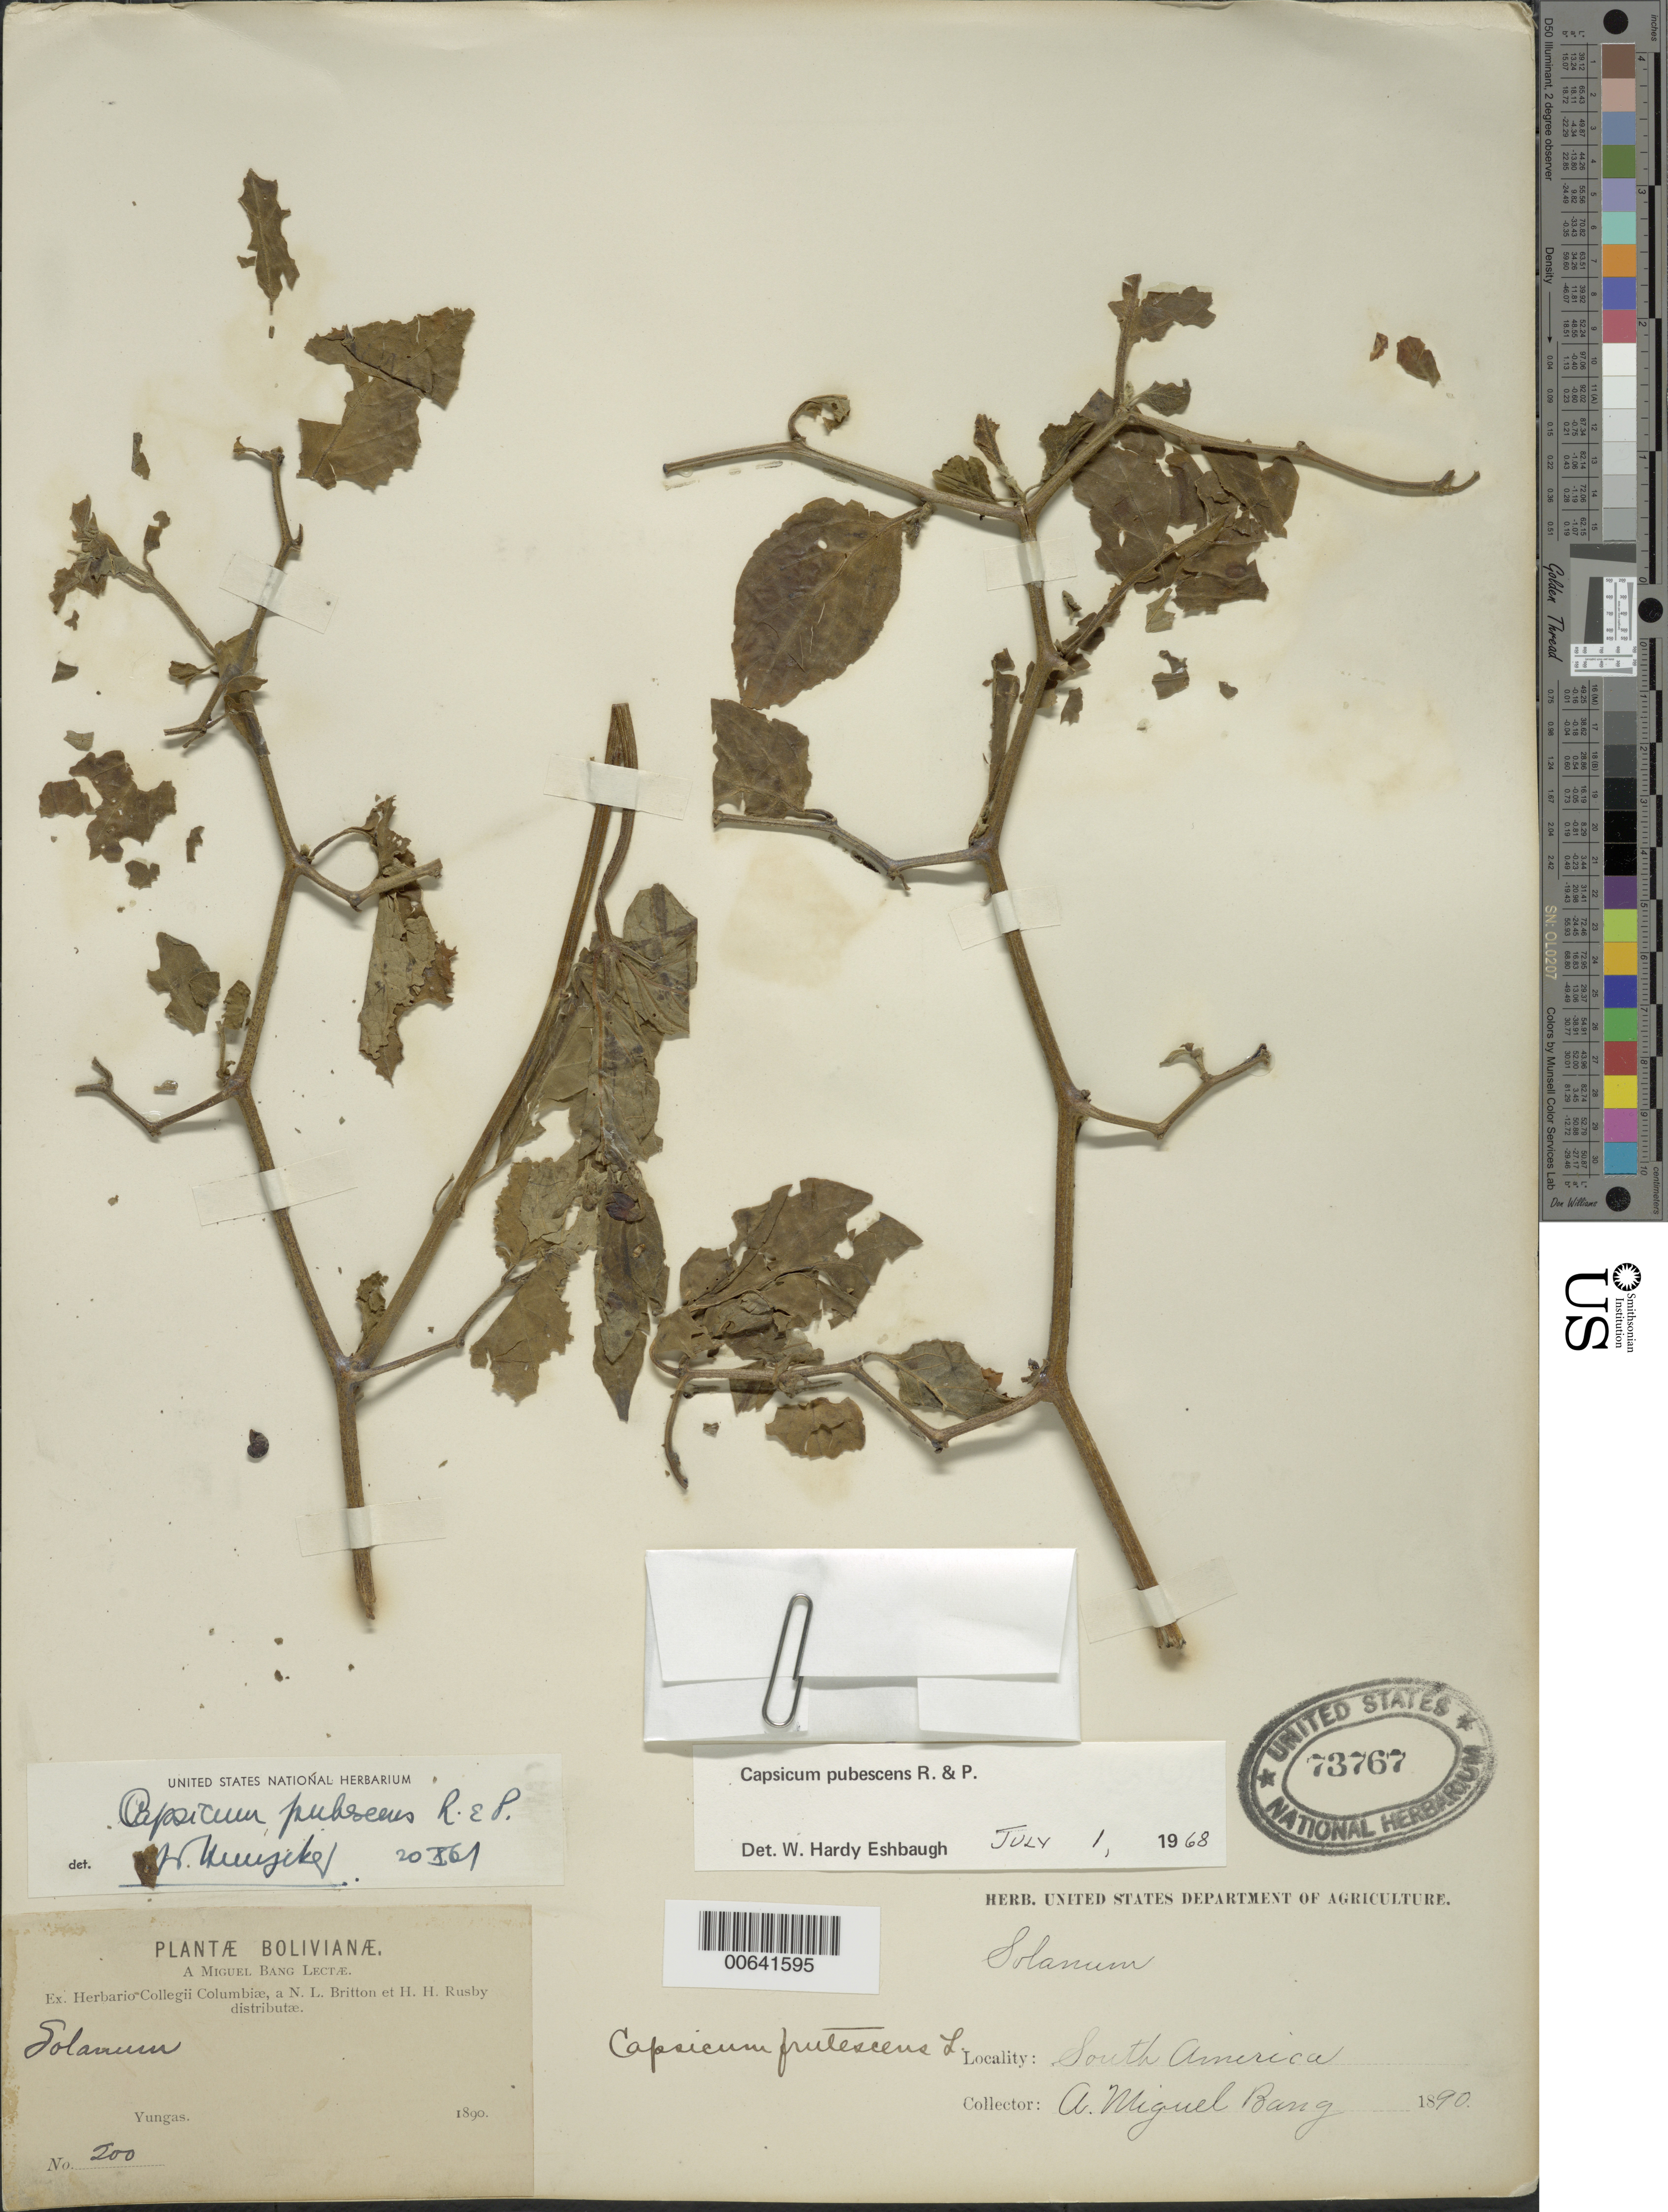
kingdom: Plantae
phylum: Tracheophyta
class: Magnoliopsida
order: Solanales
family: Solanaceae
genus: Capsicum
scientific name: Capsicum pubescens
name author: Ruiz & Pav.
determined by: Eshbaugh, W. H.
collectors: M. Bang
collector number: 200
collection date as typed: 1890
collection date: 1890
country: Bolivia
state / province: La Paz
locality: Yungas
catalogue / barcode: US 73767